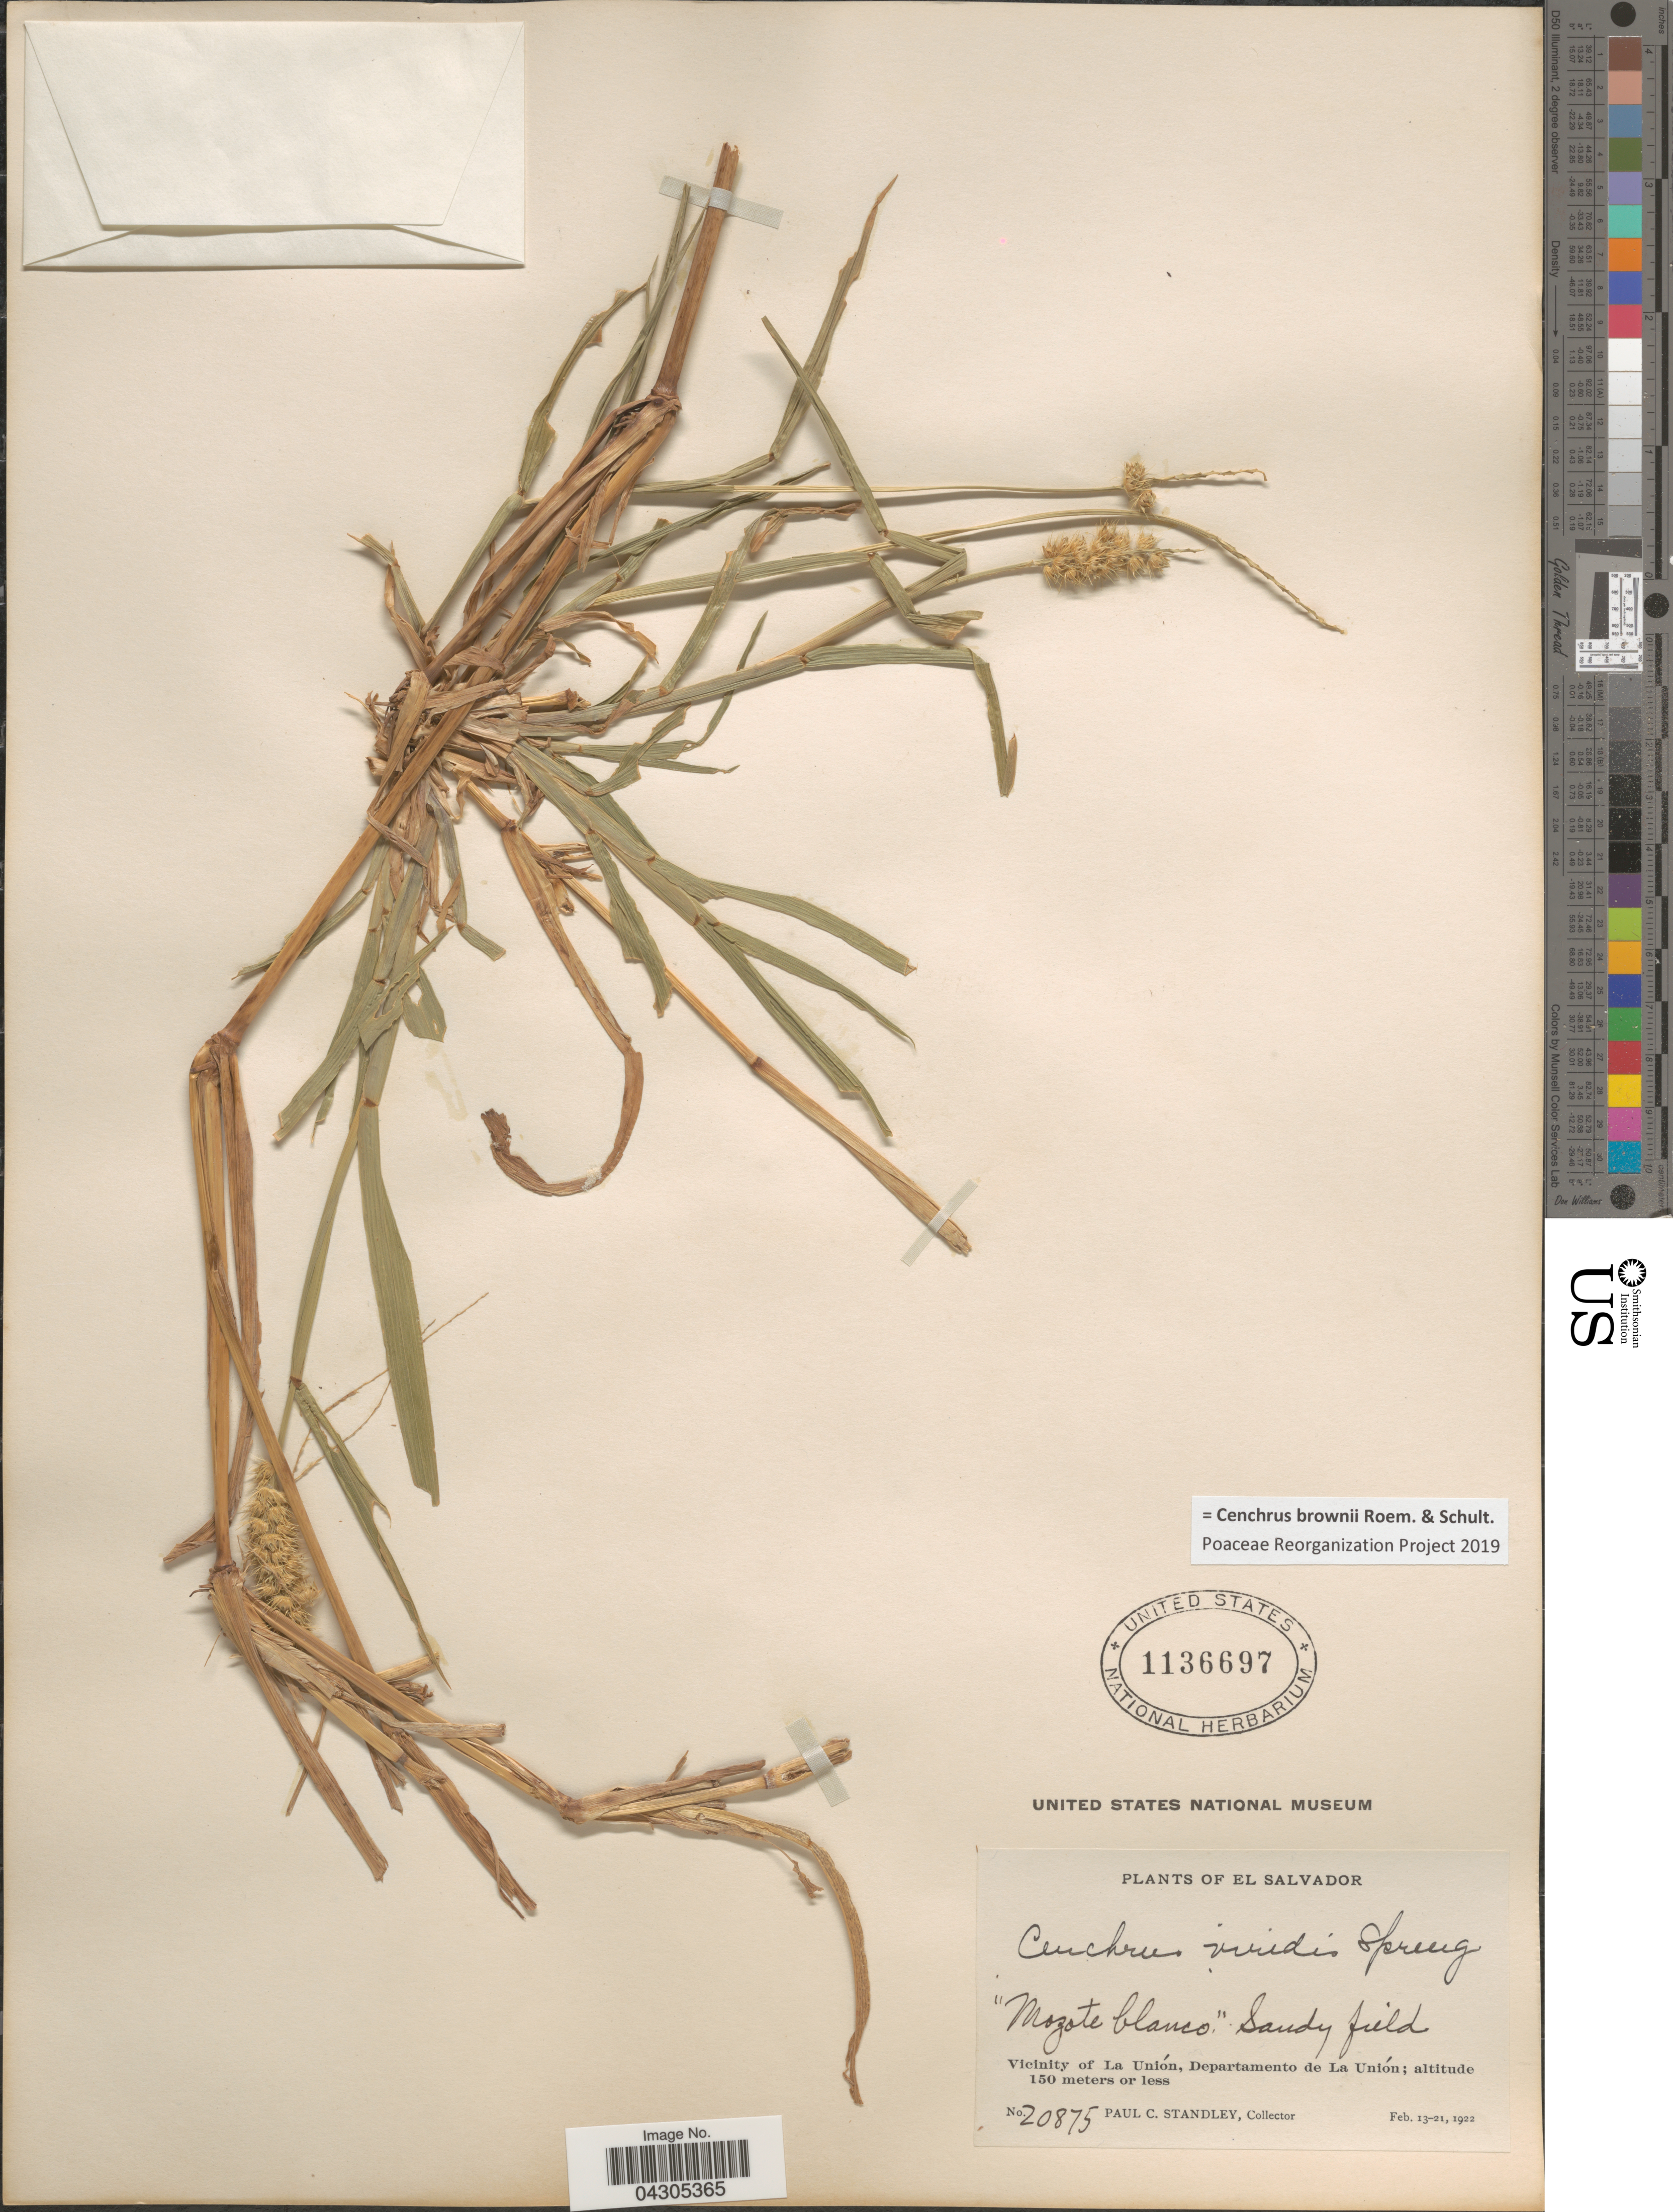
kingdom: Plantae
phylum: Tracheophyta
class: Liliopsida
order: Poales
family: Poaceae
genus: Cenchrus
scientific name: Cenchrus brownii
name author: Roem. & Schult.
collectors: P. C. Standley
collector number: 20875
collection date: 1922-02-13/1922-02-21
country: El Salvador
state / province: La Union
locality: Sandy field. Vicinity of La Unión, Departamento de La Unión.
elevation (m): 150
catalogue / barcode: US 1136697